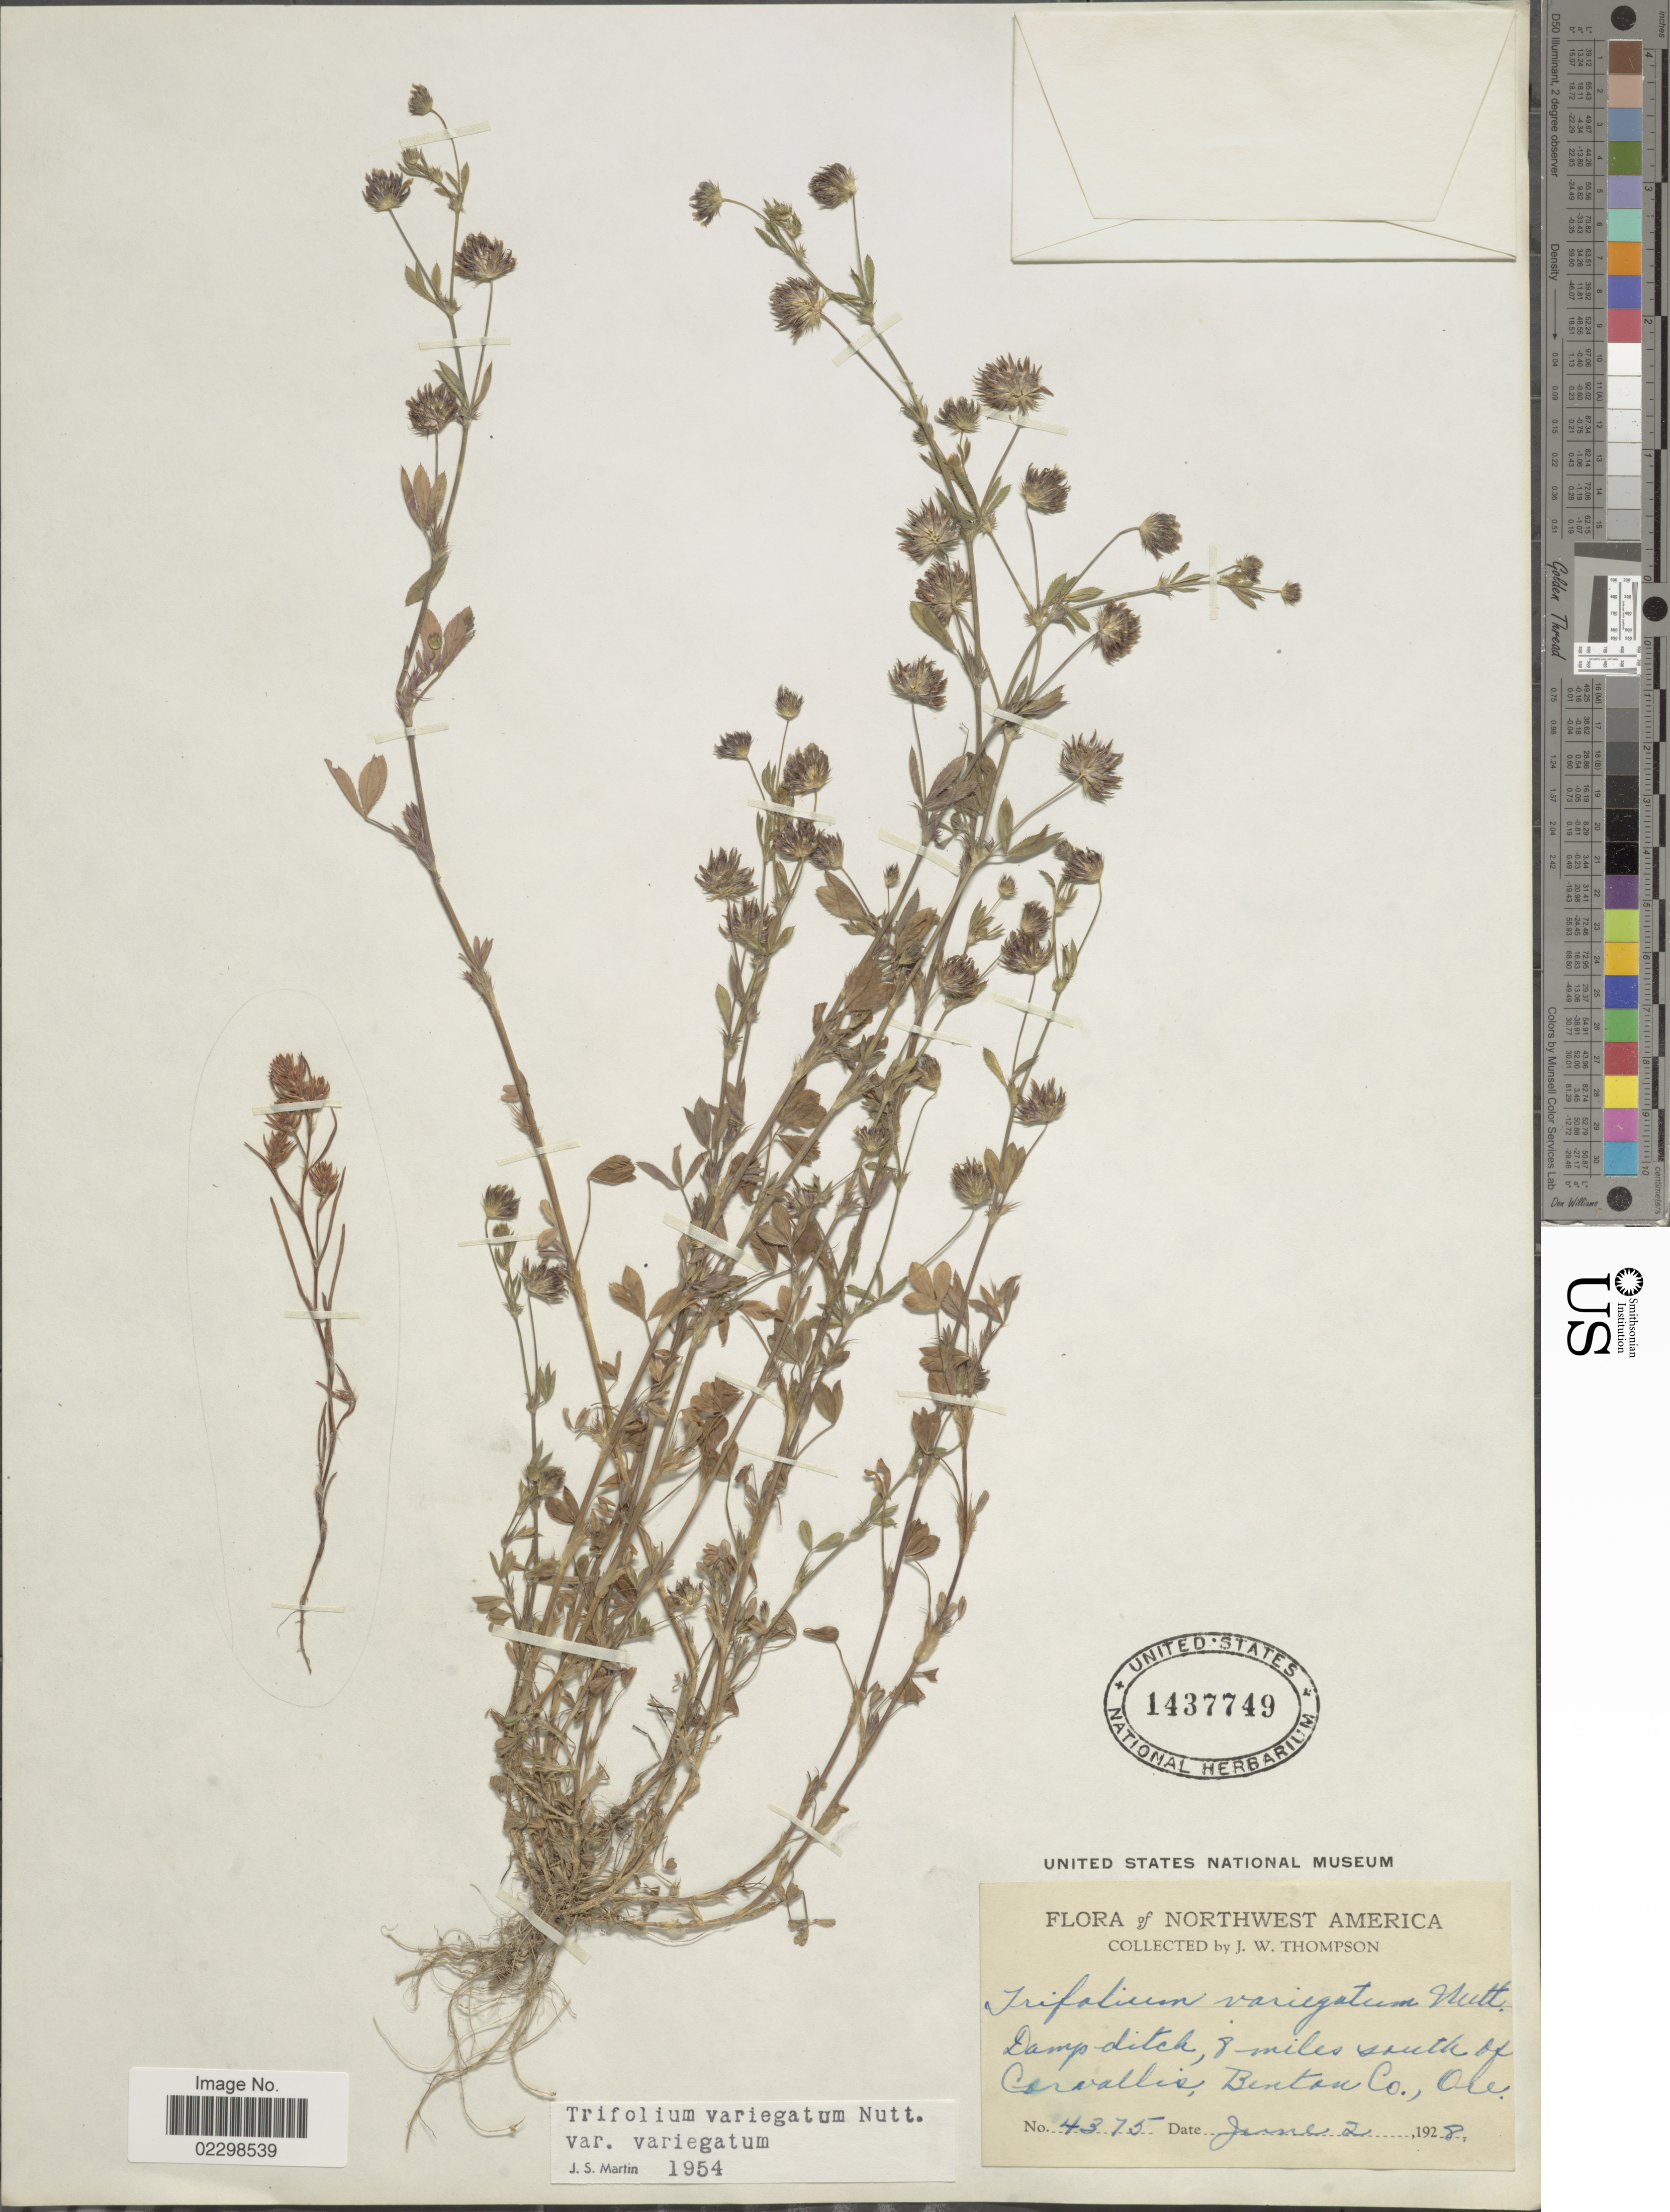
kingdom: Plantae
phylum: Tracheophyta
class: Magnoliopsida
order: Fabales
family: Fabaceae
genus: Trifolium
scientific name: Trifolium variegatum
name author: Nutt.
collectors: J. W. Thompson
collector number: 4375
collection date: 1928-06-02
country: United States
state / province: Oregon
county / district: Benton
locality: Northwest America, 8 miles south of Corvallis, Benton Co., Ore.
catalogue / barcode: US 1437749